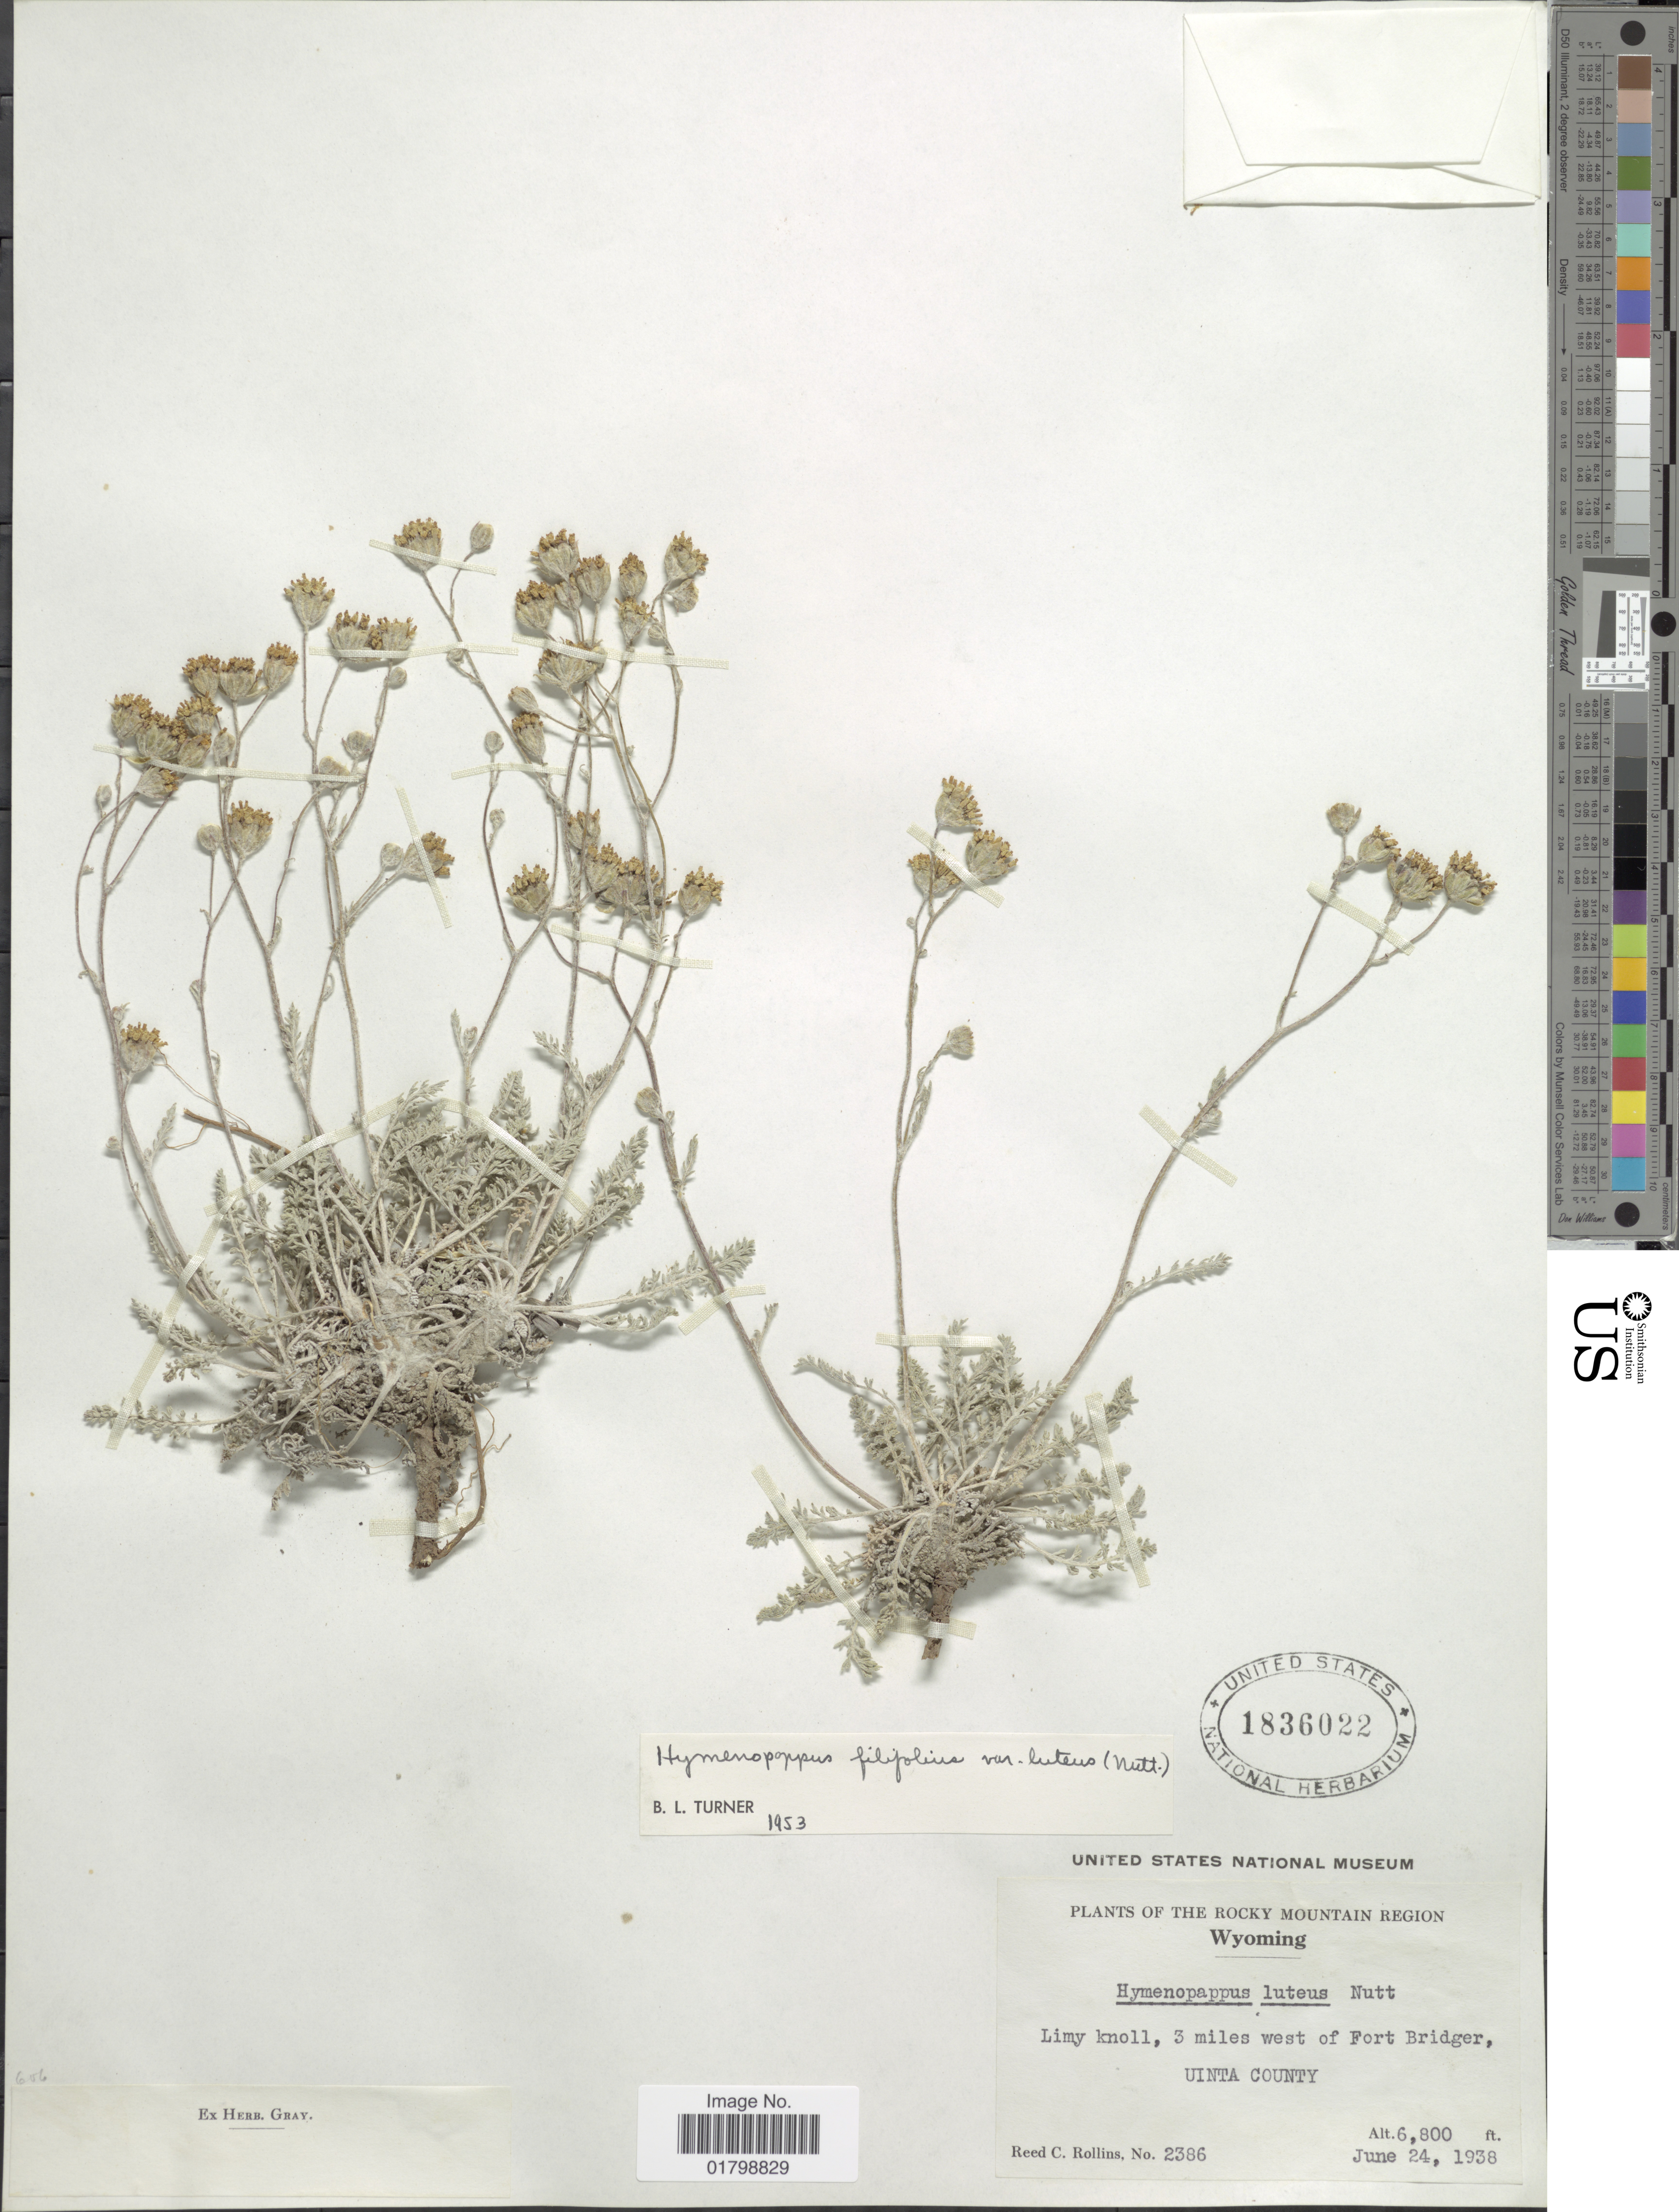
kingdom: Plantae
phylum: Tracheophyta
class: Magnoliopsida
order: Asterales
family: Asteraceae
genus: Hymenopappus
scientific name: Hymenopappus filifolius var. luteus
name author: (Nutt.) B.L. Turner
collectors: R. C. Rollins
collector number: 2386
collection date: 1938-06-24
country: United States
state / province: Wyoming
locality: Limy knoll, 3 miles west of Fort Bridger, Uinta County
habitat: limy knoll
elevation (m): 2073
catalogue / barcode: US 1836022